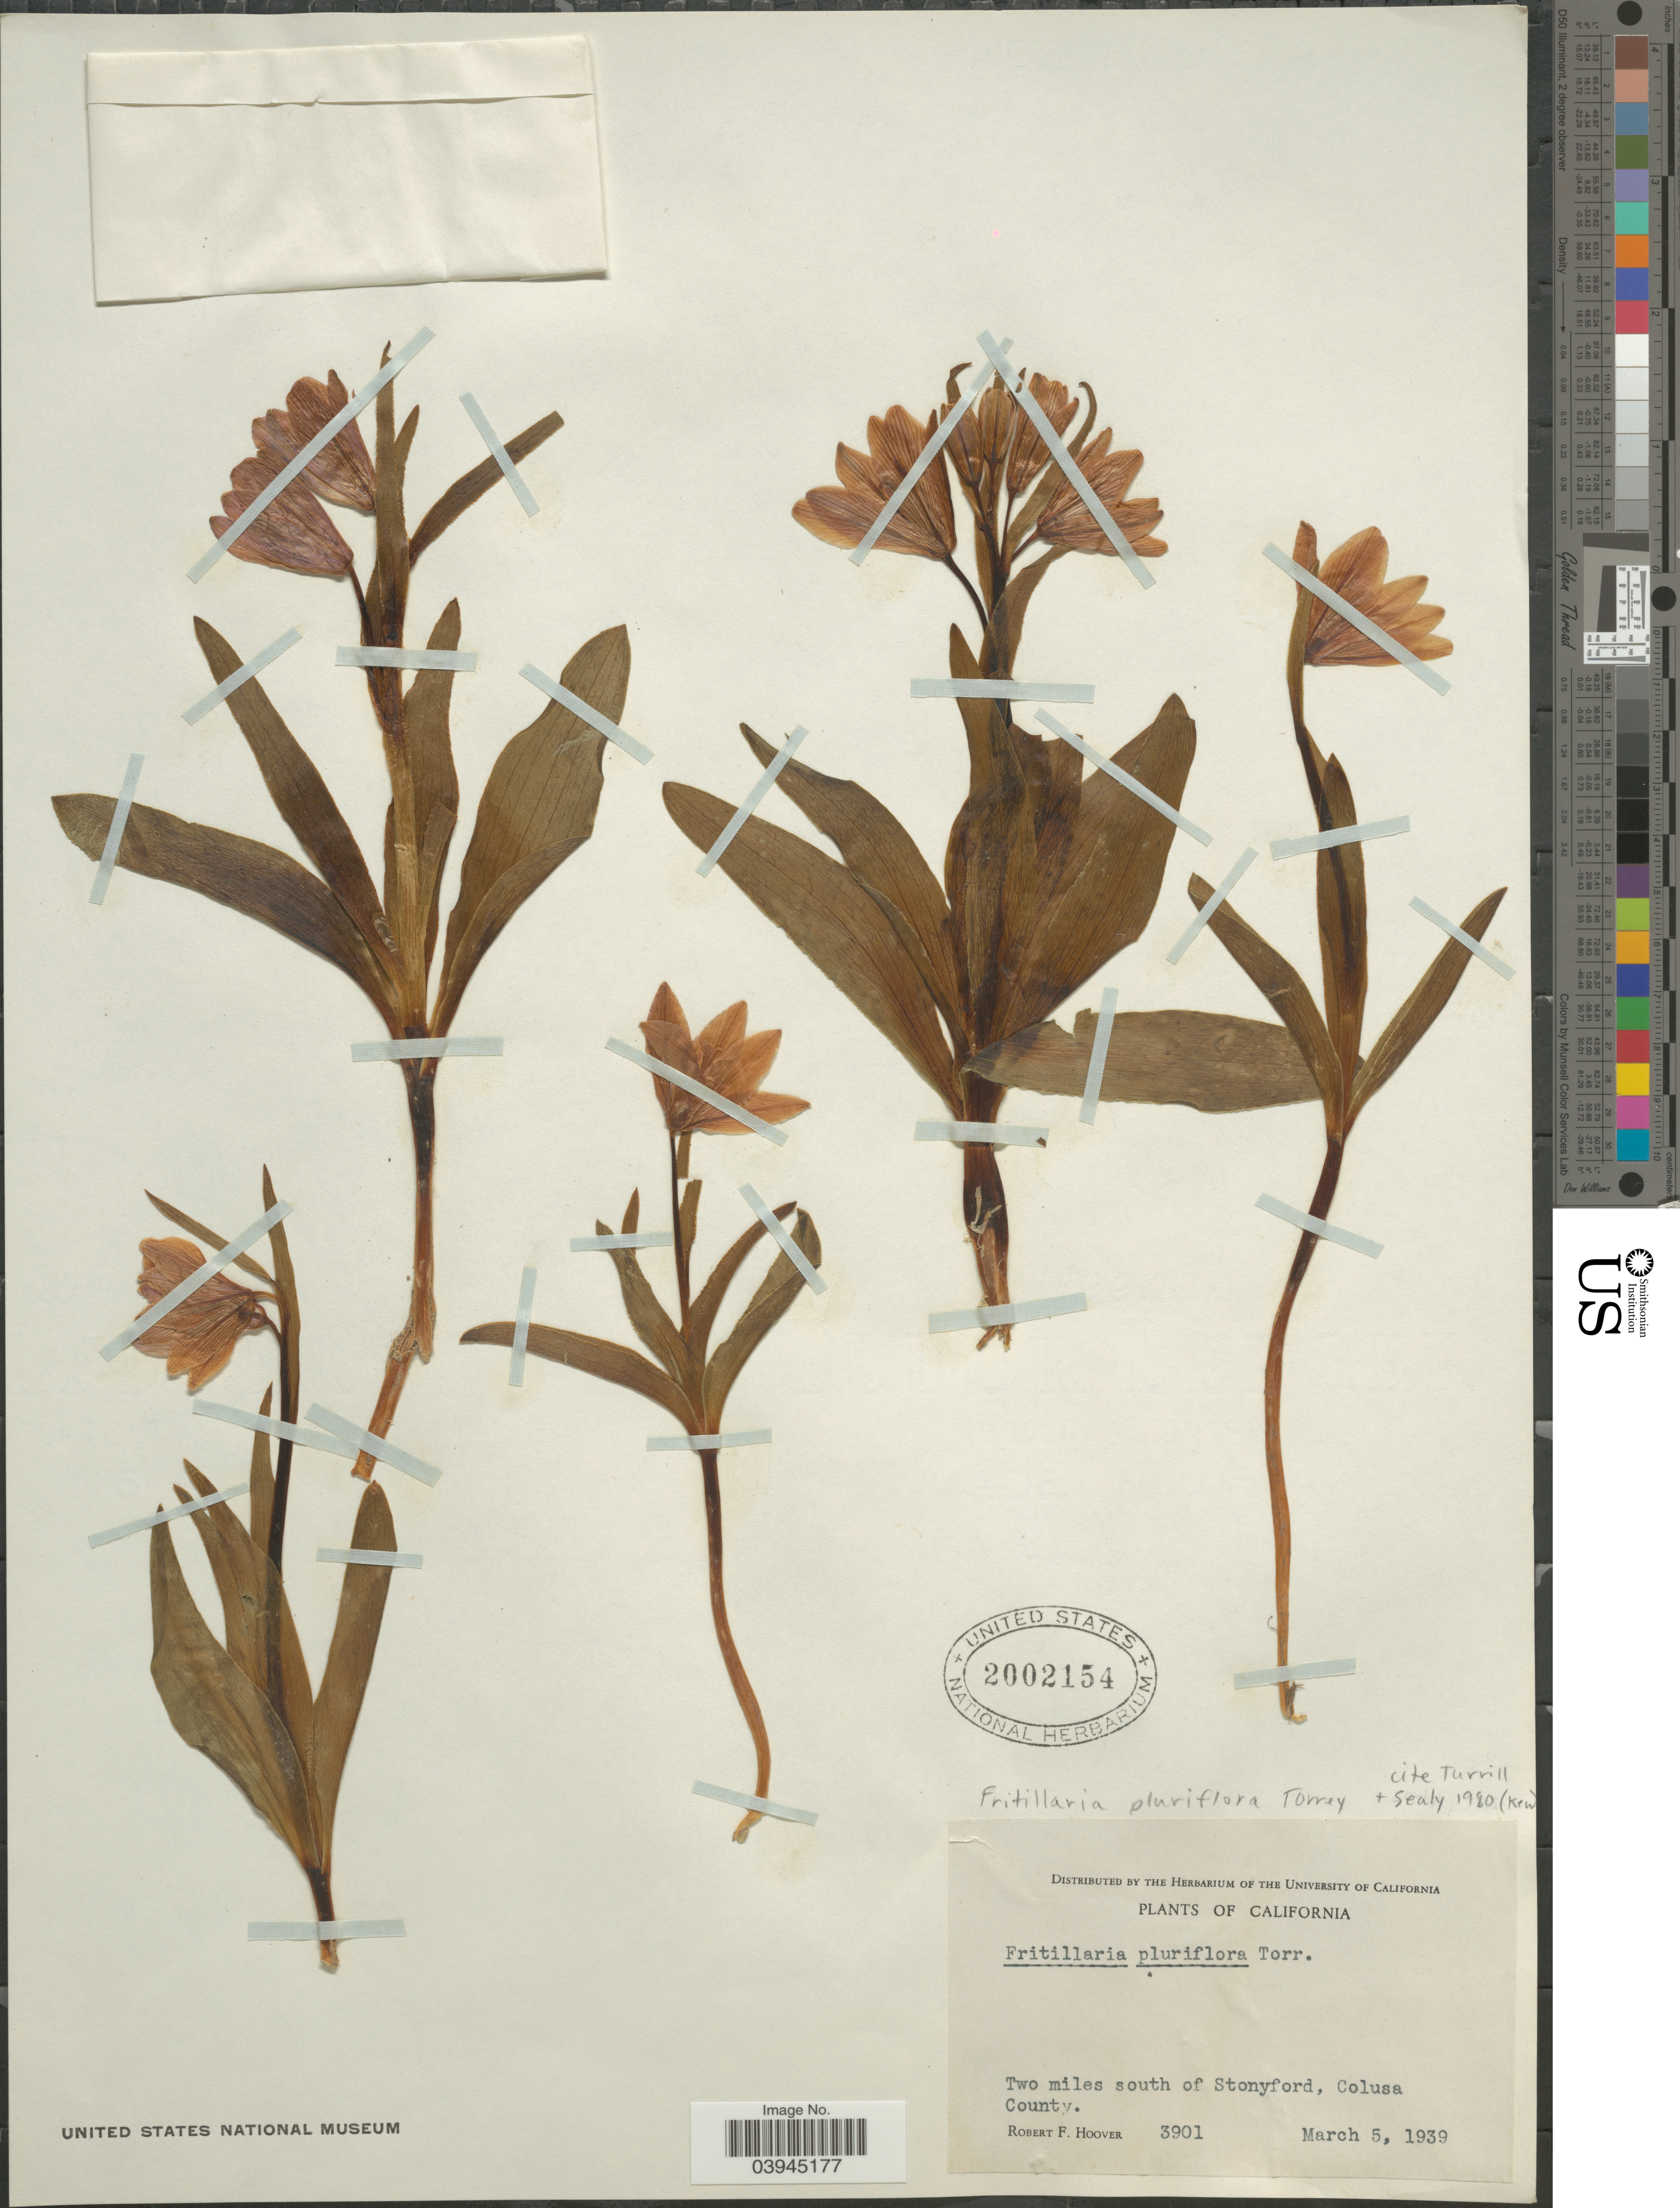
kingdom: Plantae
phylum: Tracheophyta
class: Liliopsida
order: Liliales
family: Liliaceae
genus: Fritillaria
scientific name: Fritillaria pluriflora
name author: Torr. ex Benth.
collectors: R. F. Hoover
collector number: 3901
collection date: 1939-03-05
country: United States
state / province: California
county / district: Colusa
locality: Two miles south of Stonyford, Colusa County.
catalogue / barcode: US 2002154